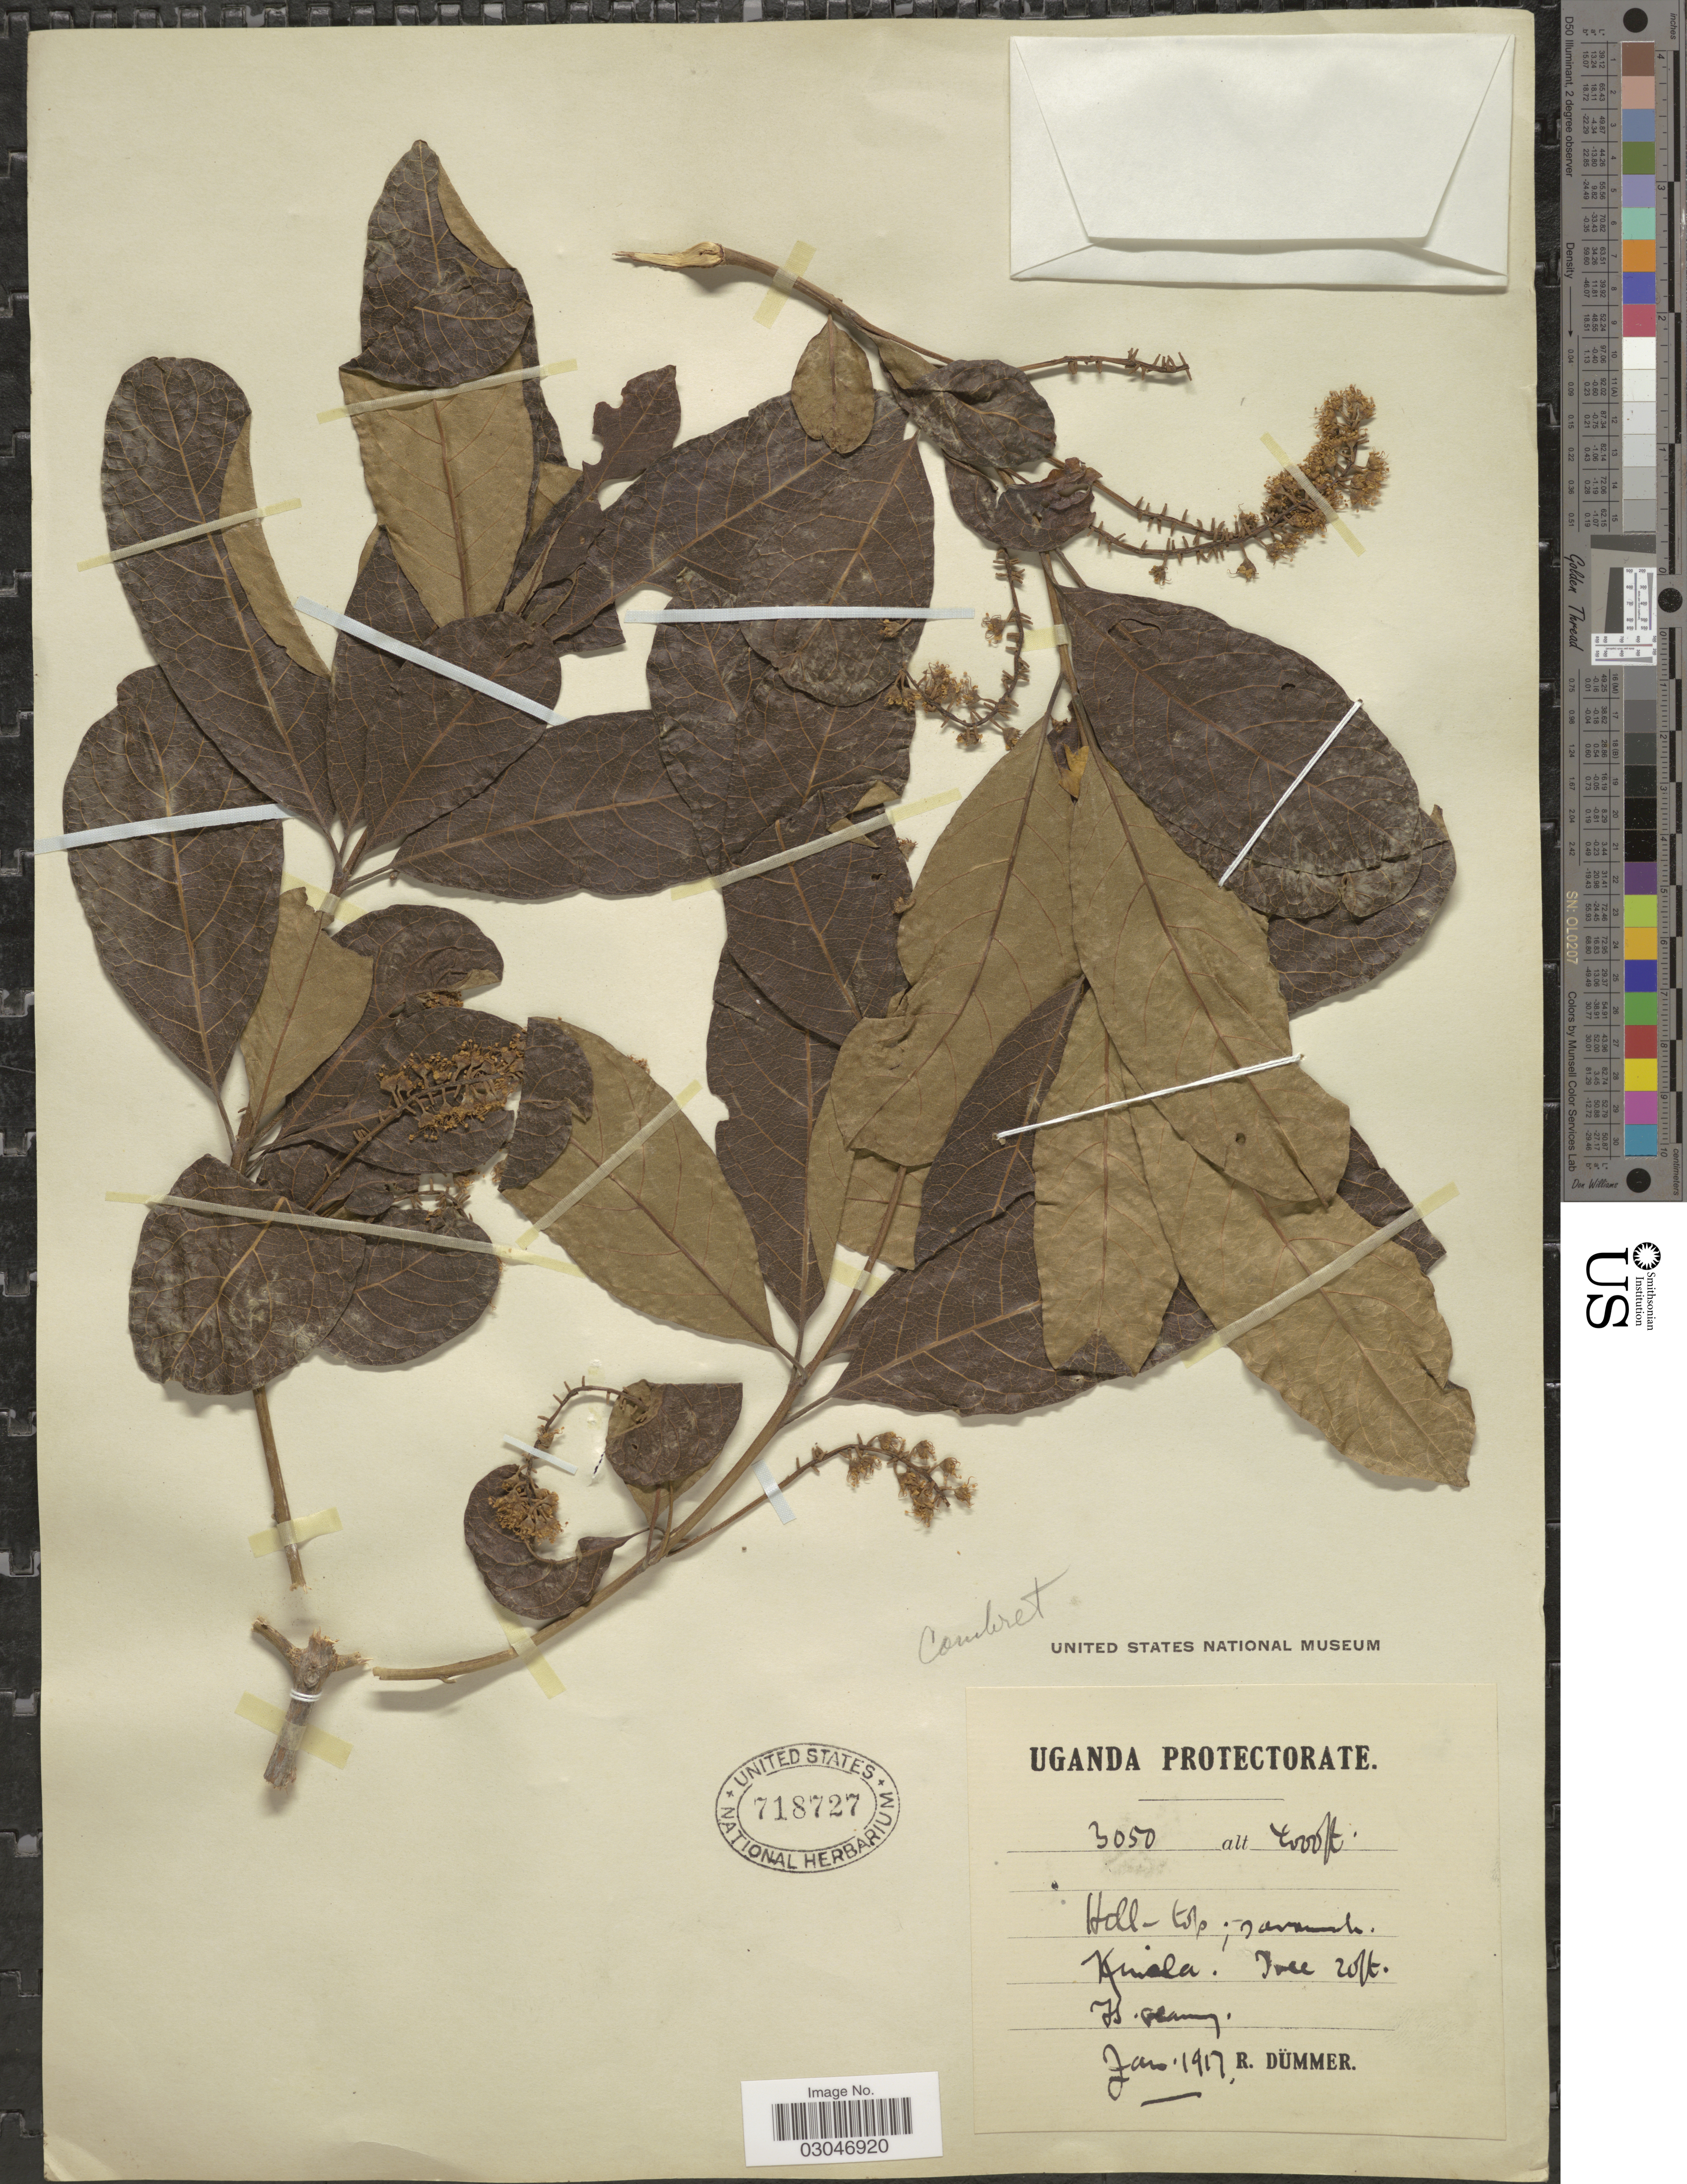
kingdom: Plantae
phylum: Tracheophyta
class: Magnoliopsida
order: Myrtales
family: Combretaceae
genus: Combretum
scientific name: Combretum sp.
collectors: R. Duemmer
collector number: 3050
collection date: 1917-01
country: Uganda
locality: Kiwala.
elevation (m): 1219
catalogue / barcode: US 718727